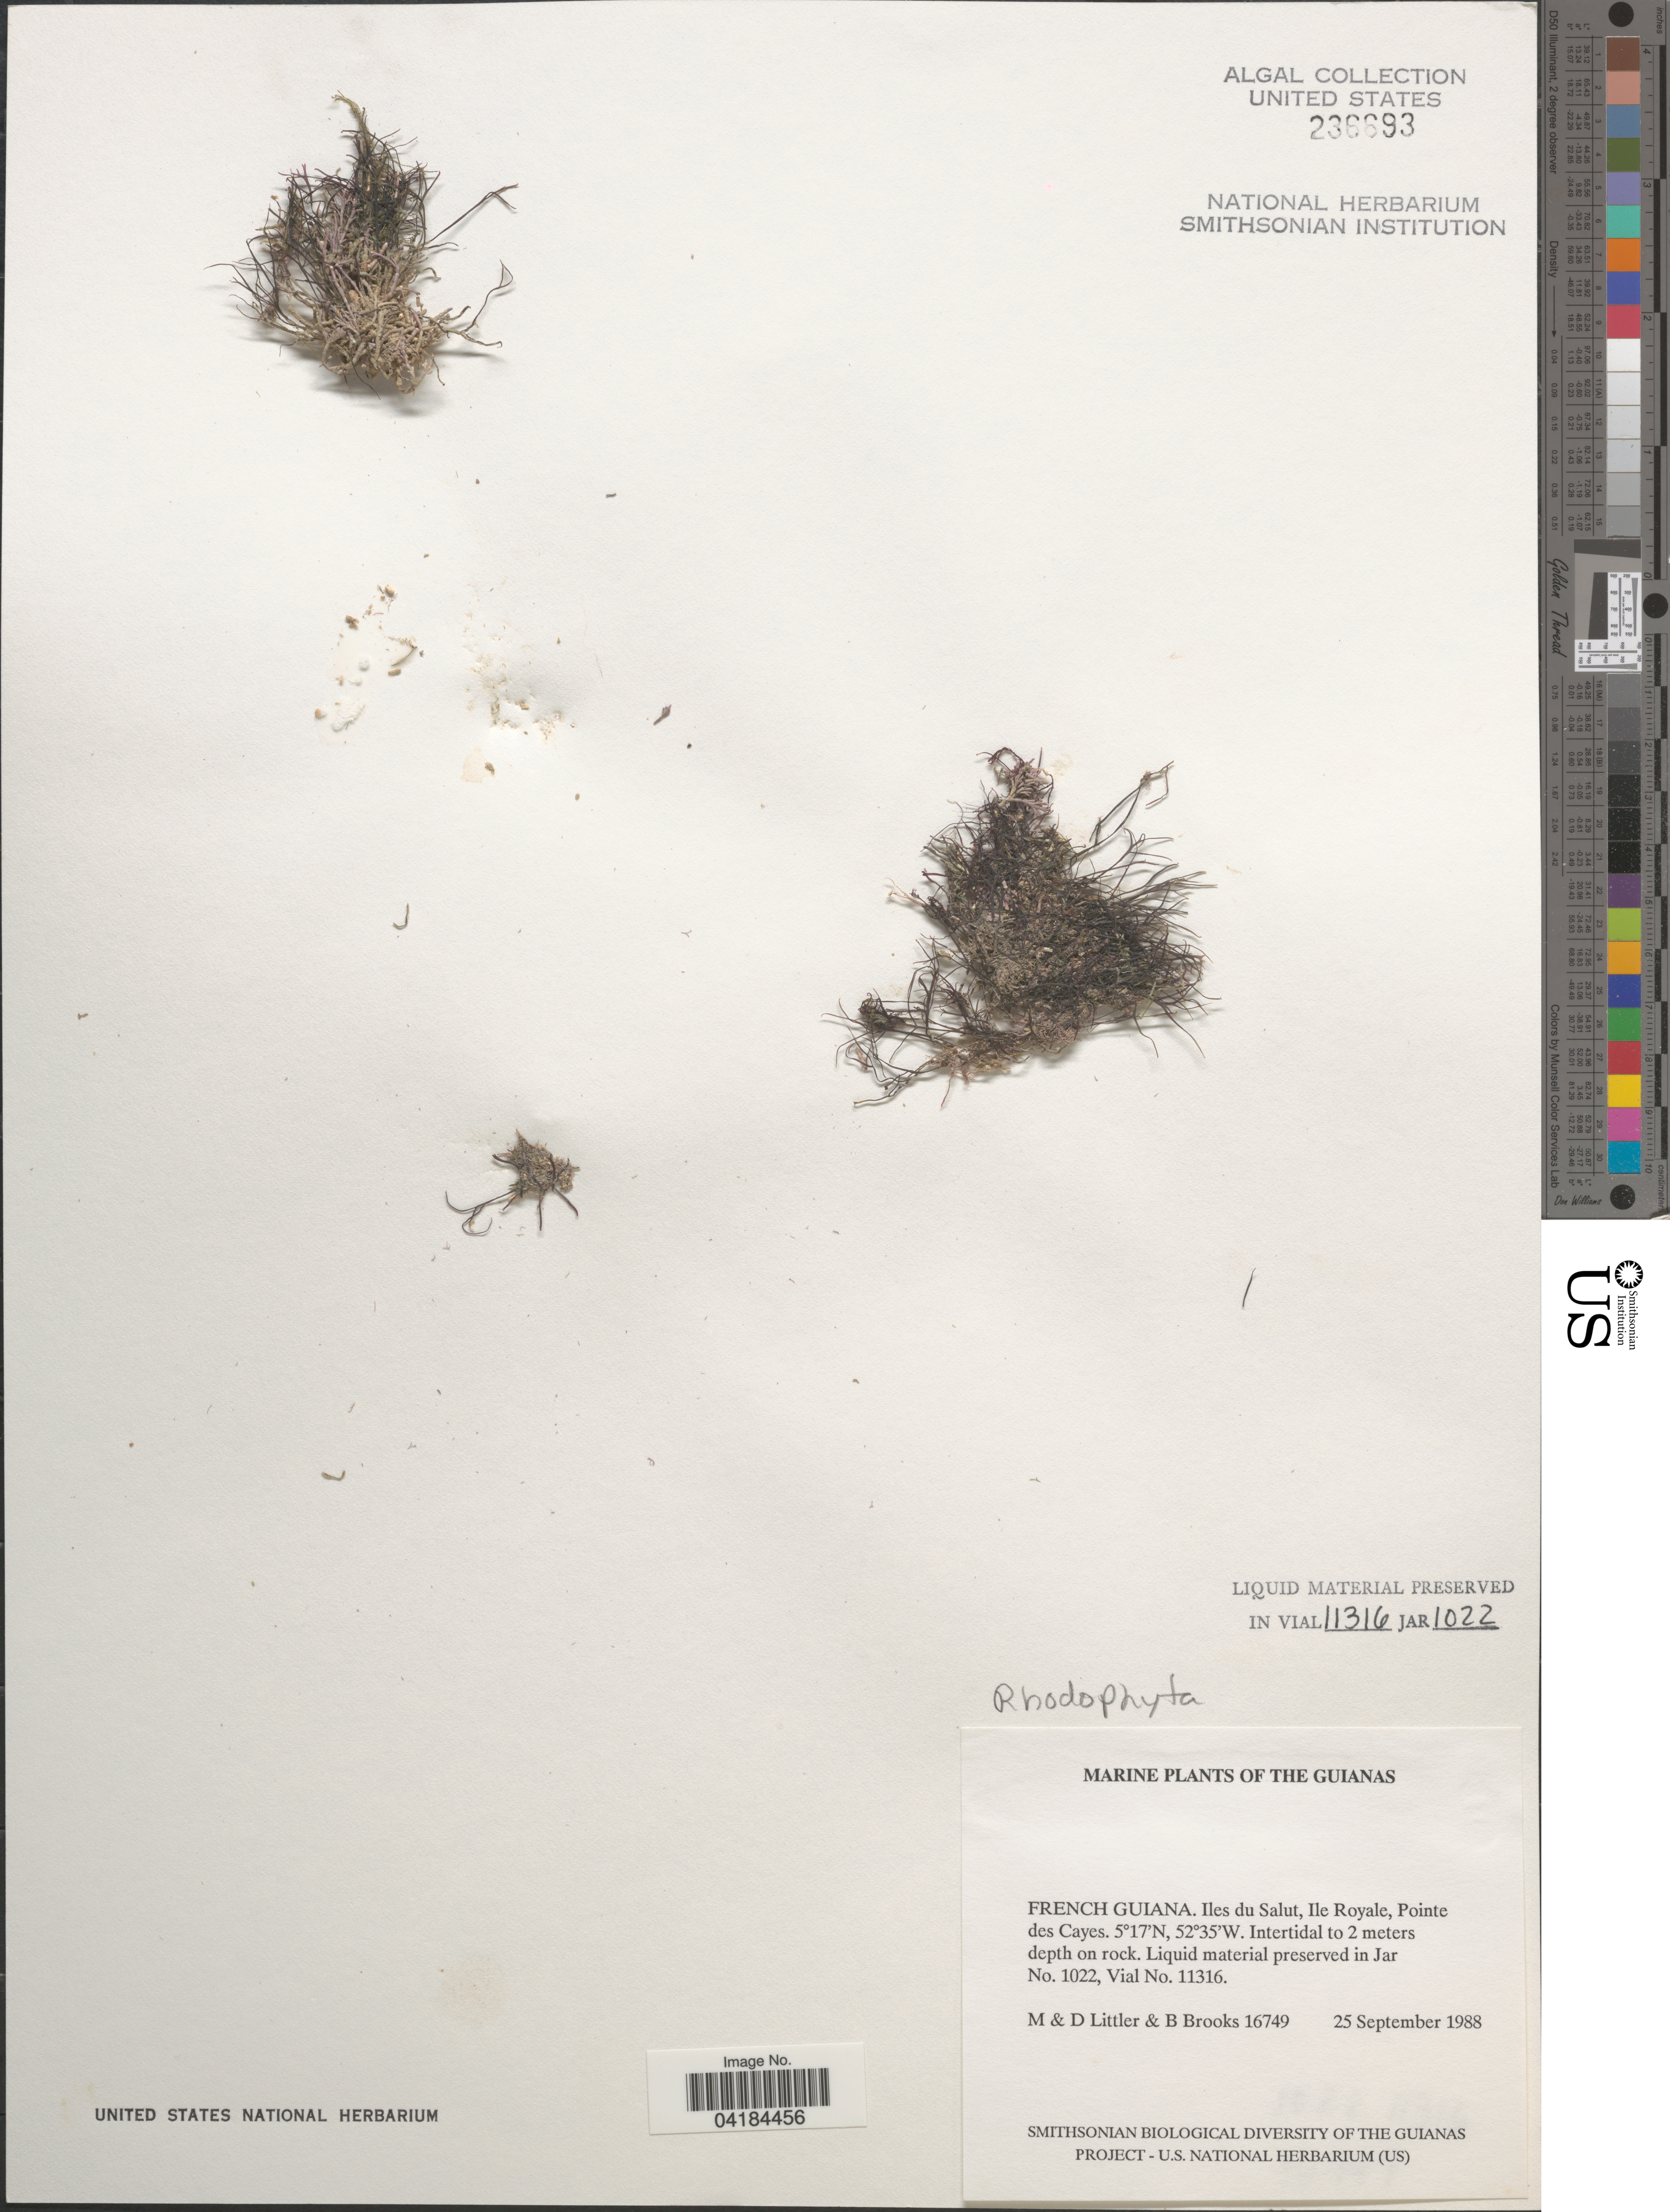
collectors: M. Littler, D. S. Littler & B. Brooks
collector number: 16749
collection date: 1988-09-25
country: French Guiana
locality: The Guianas. Iles du Salut, Ile Royale, Pointe des Cayes.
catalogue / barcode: US 236693